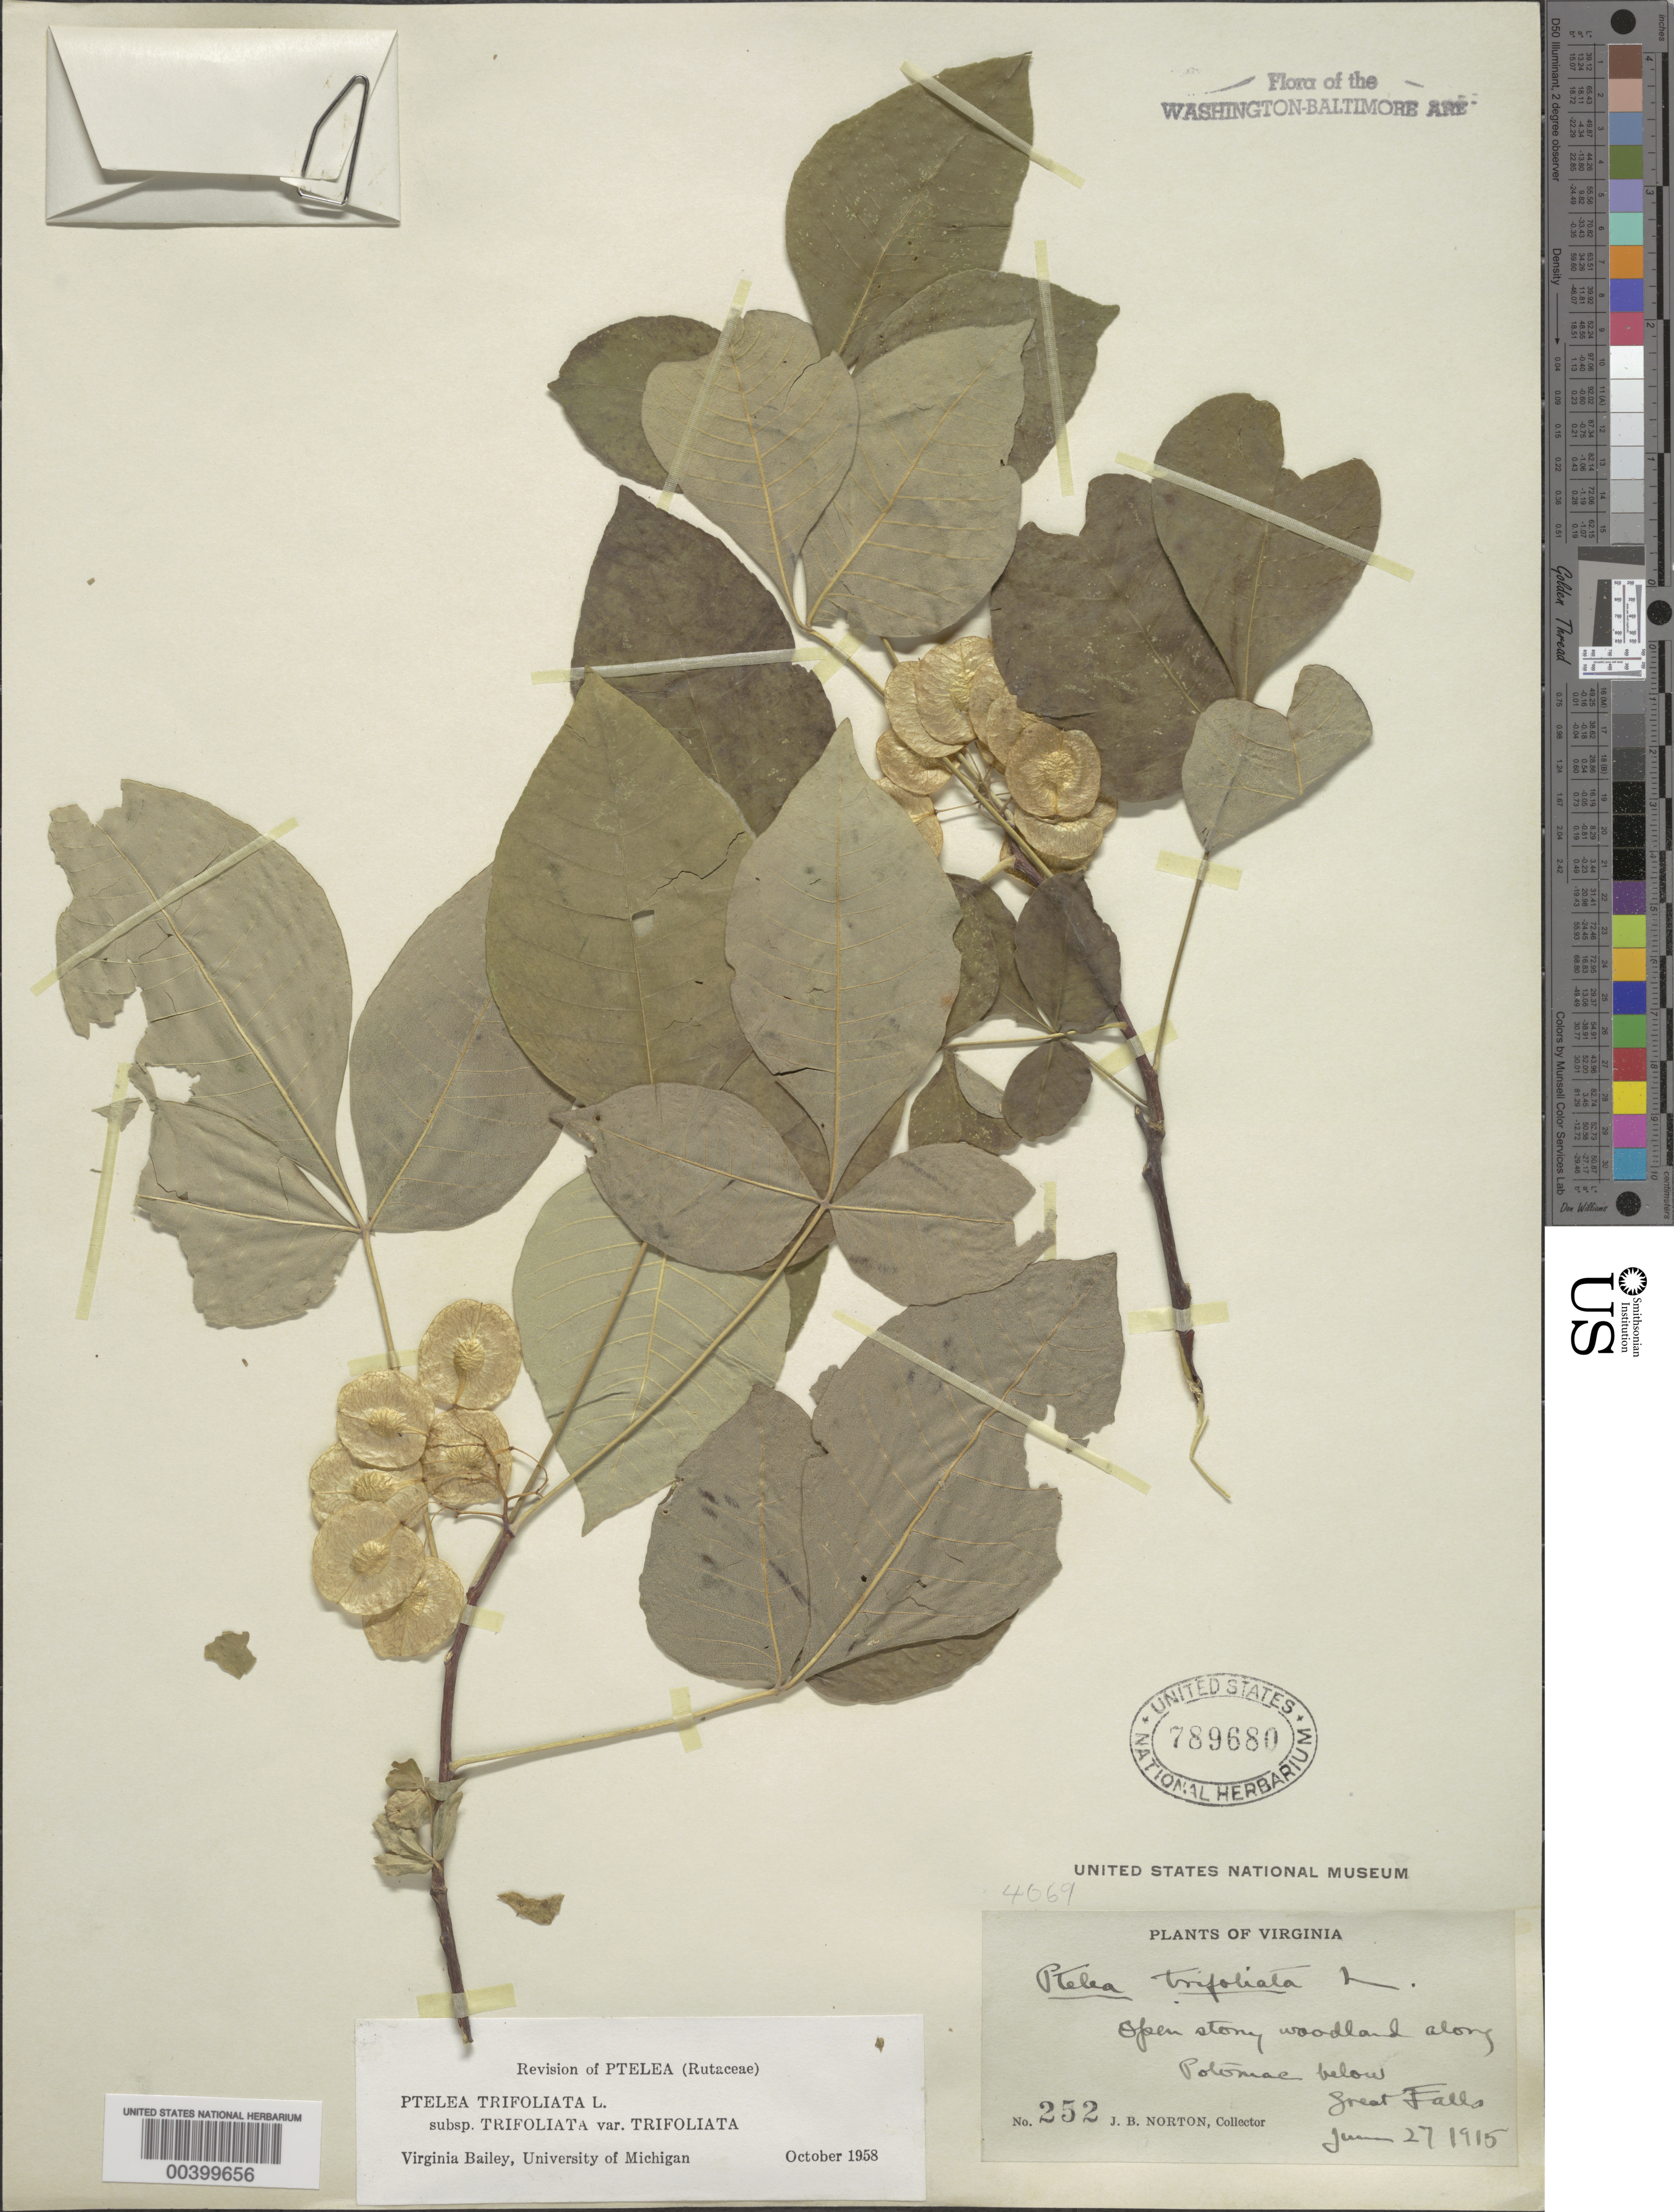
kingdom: Plantae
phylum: Tracheophyta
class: Magnoliopsida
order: Sapindales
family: Rutaceae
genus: Ptelea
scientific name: Ptelea trifoliata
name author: L.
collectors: J. Norton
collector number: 252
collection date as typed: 27 Jun 1915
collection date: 1915-06-27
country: United States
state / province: Virginia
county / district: Fairfax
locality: Potomac River below Great Falls C. and O. Canal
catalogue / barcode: US 789680